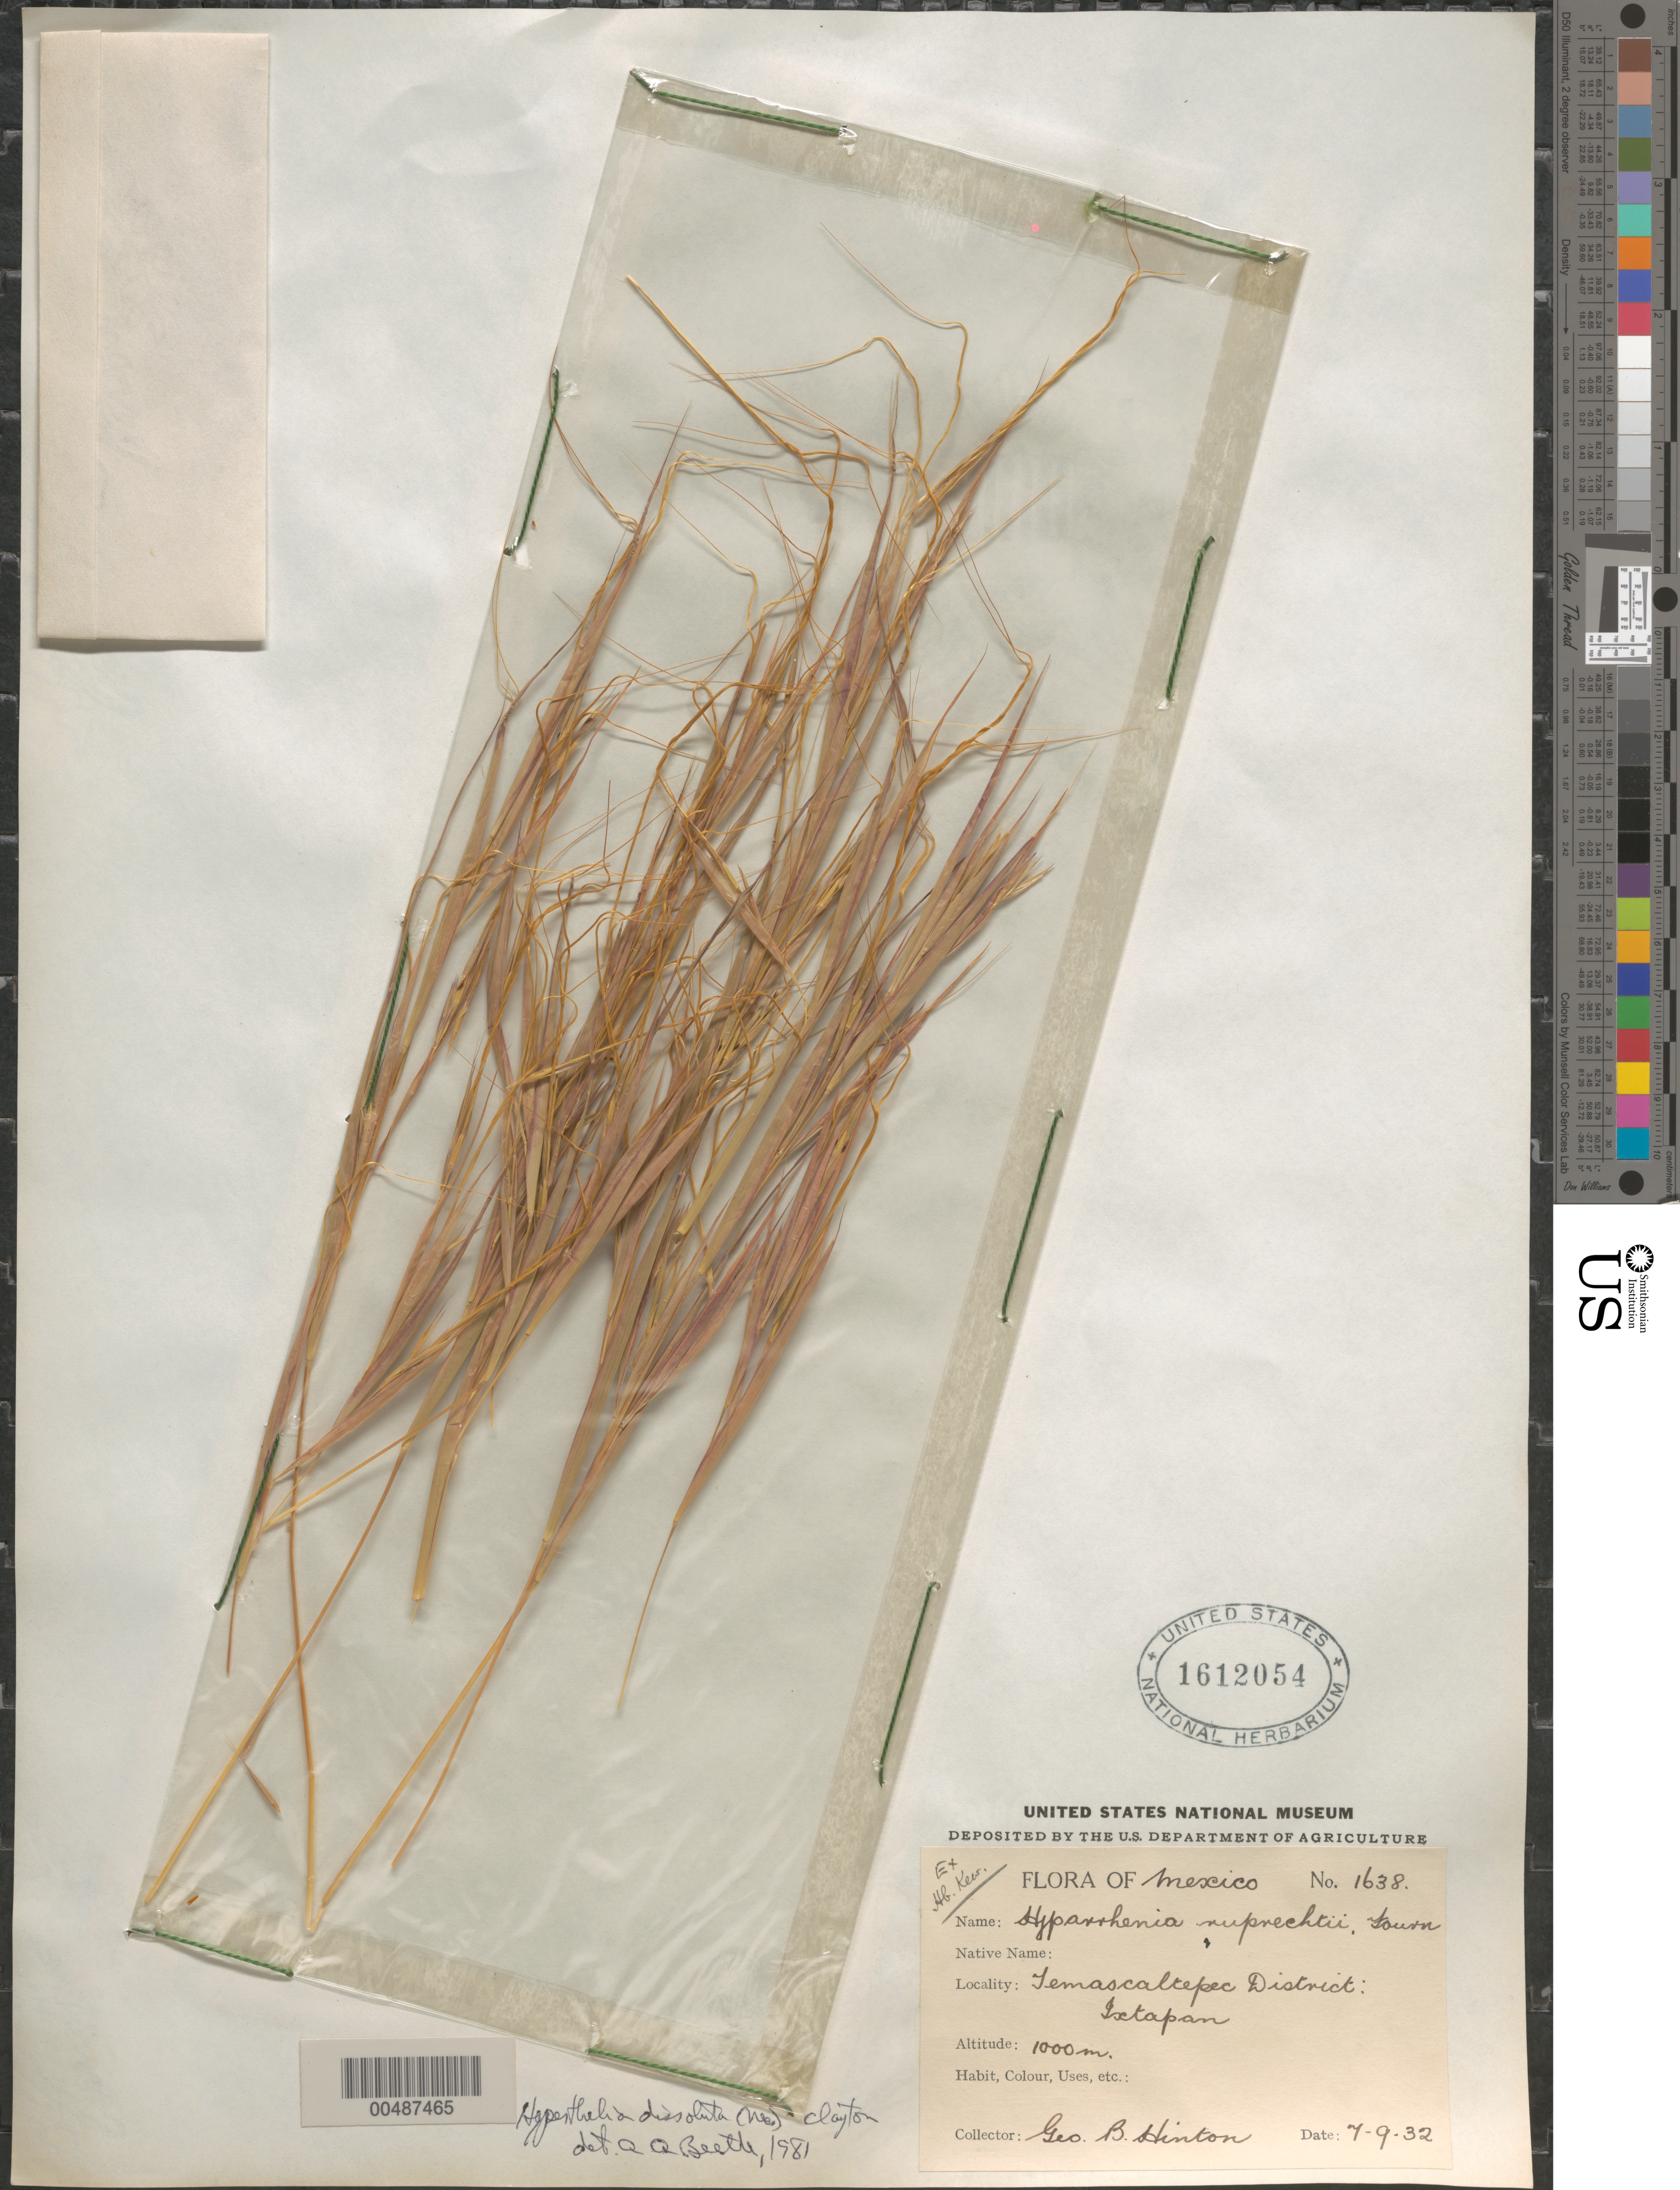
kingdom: Plantae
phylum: Tracheophyta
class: Liliopsida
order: Poales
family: Poaceae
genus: Hyperthelia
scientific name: Hyperthelia dissoluta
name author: (Nees ex Steud.) Clayton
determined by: Beetle, Alan A.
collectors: G. B. Hinton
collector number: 1638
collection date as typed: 9 Jul 1932 or 7 Sep 1932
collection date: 1932-07-09 or 1932-09-07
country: Mexico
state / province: México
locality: Temascaltepec Dist: Ixtapan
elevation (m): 1000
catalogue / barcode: US 1612054